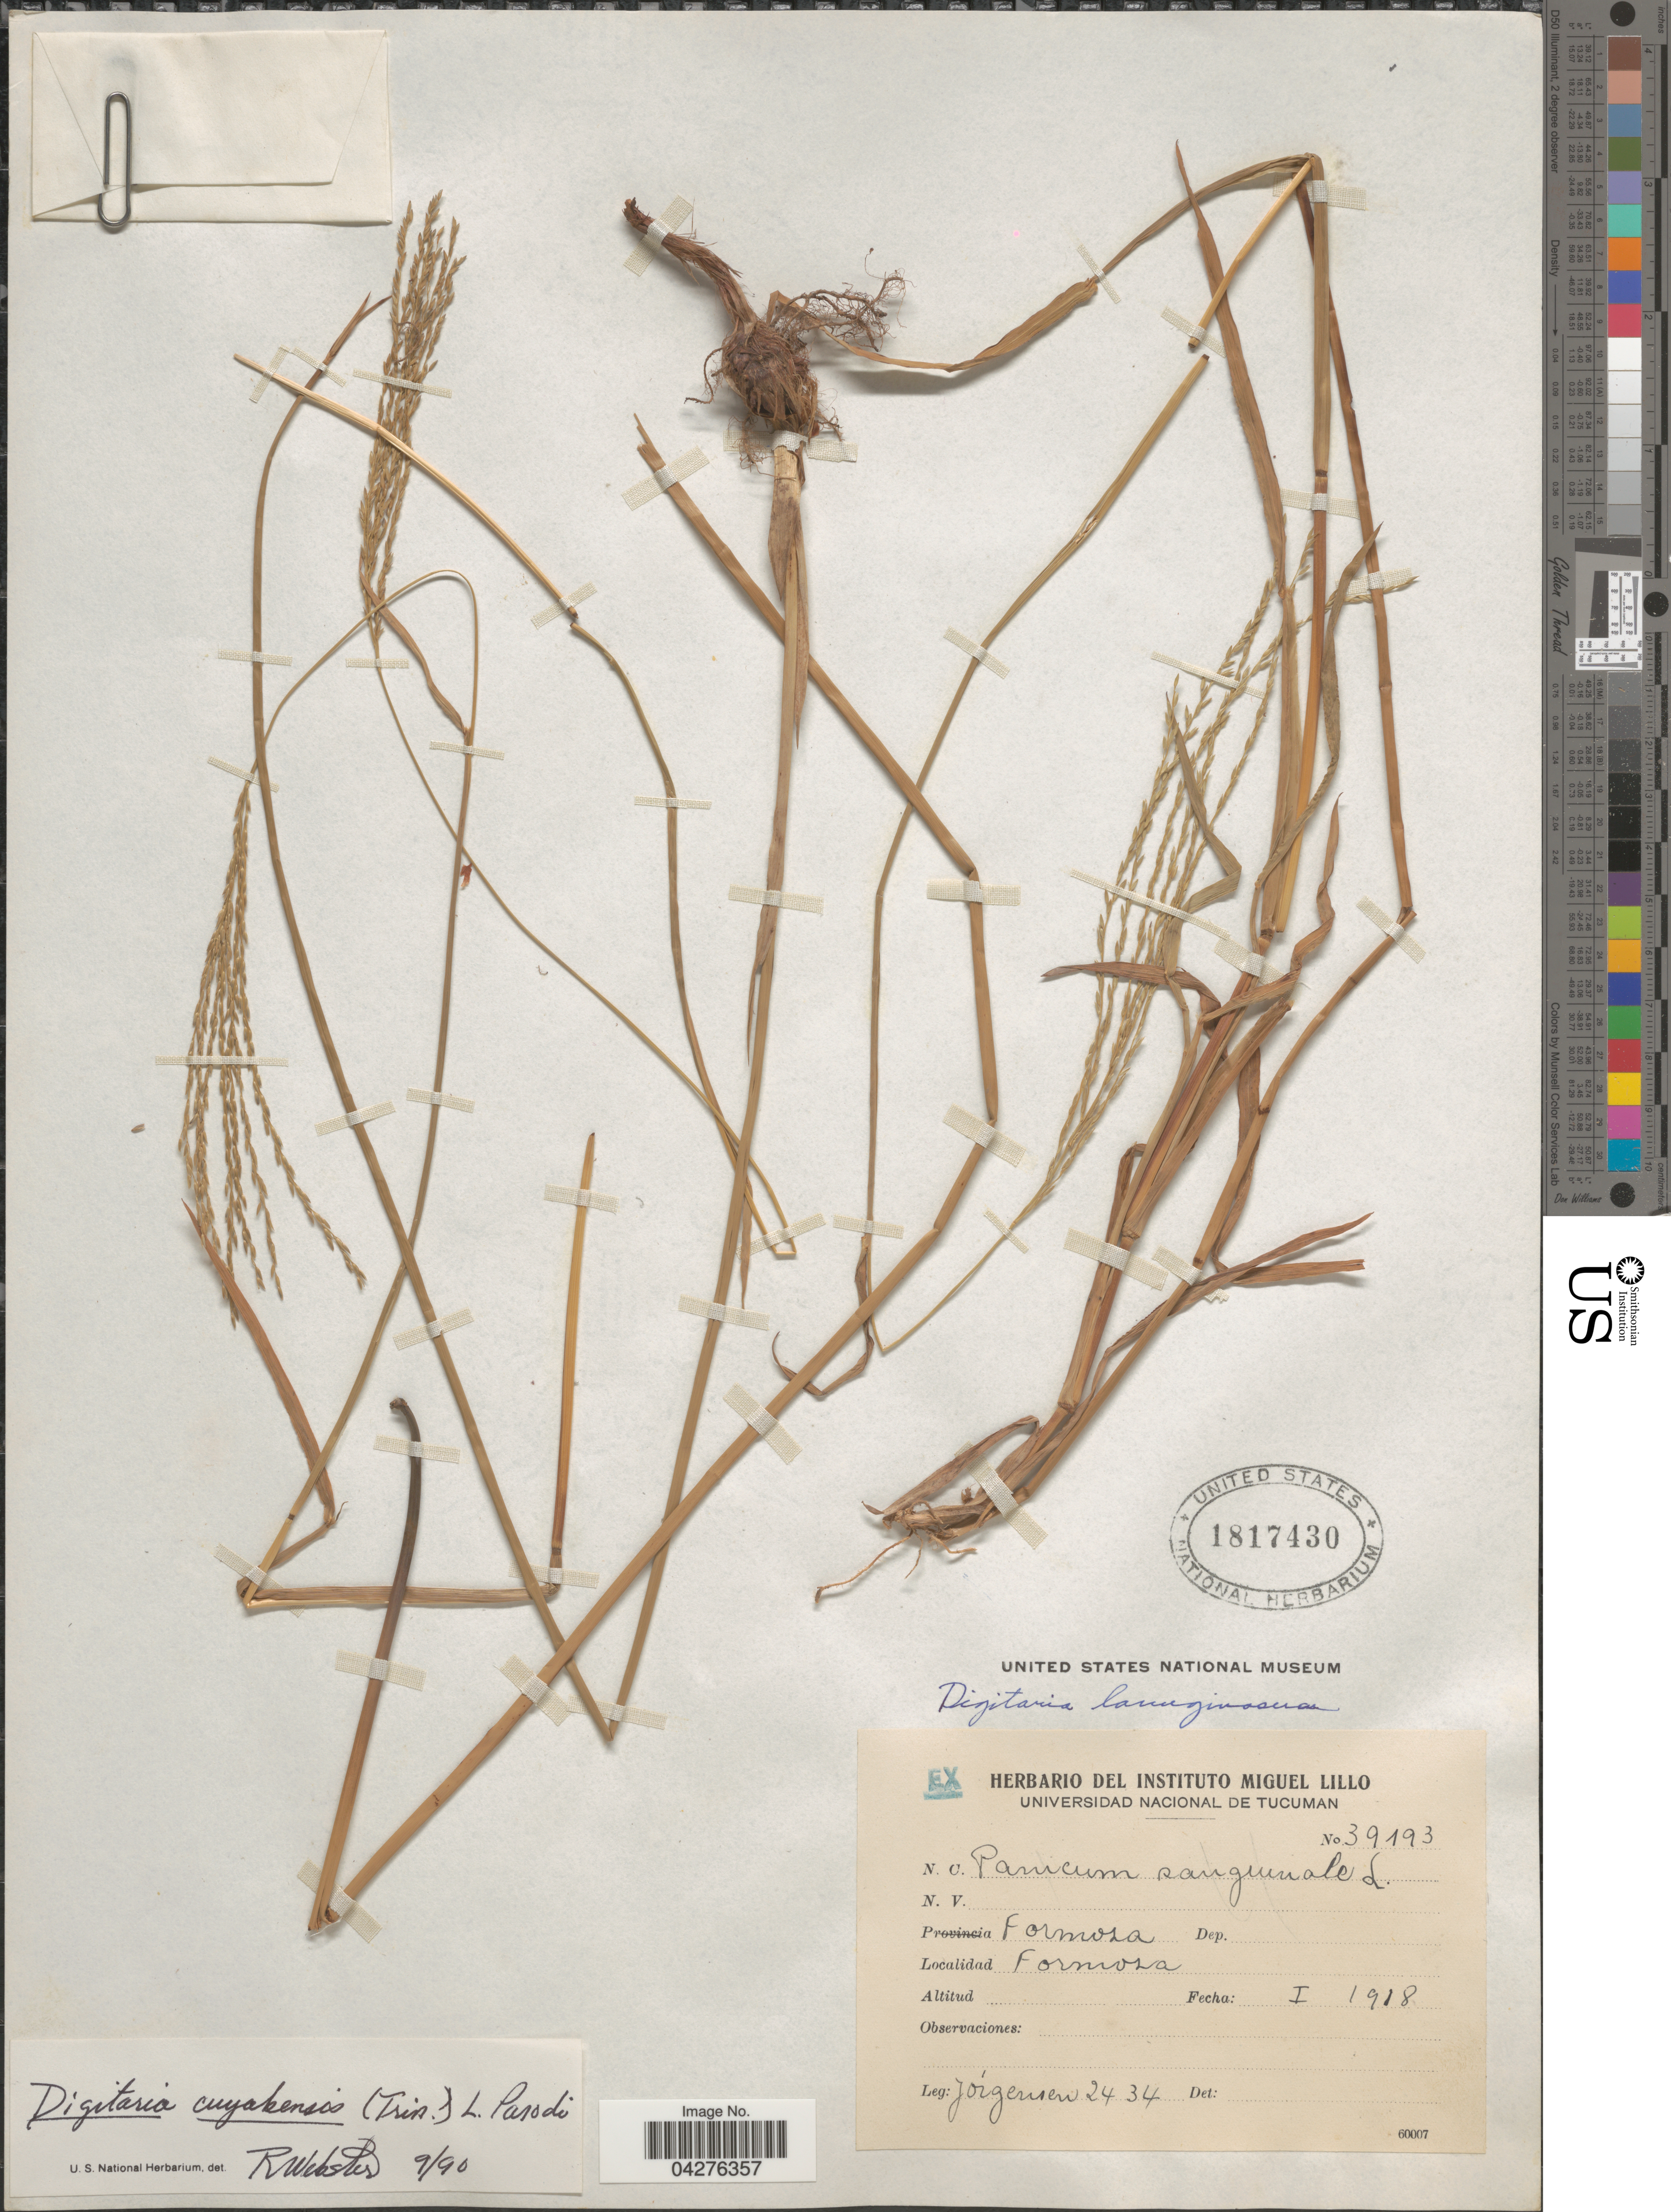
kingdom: Plantae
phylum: Tracheophyta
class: Liliopsida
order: Poales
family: Poaceae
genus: Digitaria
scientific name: Digitaria cuyabensis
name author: (Trin.) Parodi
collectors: Jorgensen, --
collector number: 2434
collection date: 1918-01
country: Argentina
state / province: Formosa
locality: Formosa.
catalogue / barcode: US 1817430